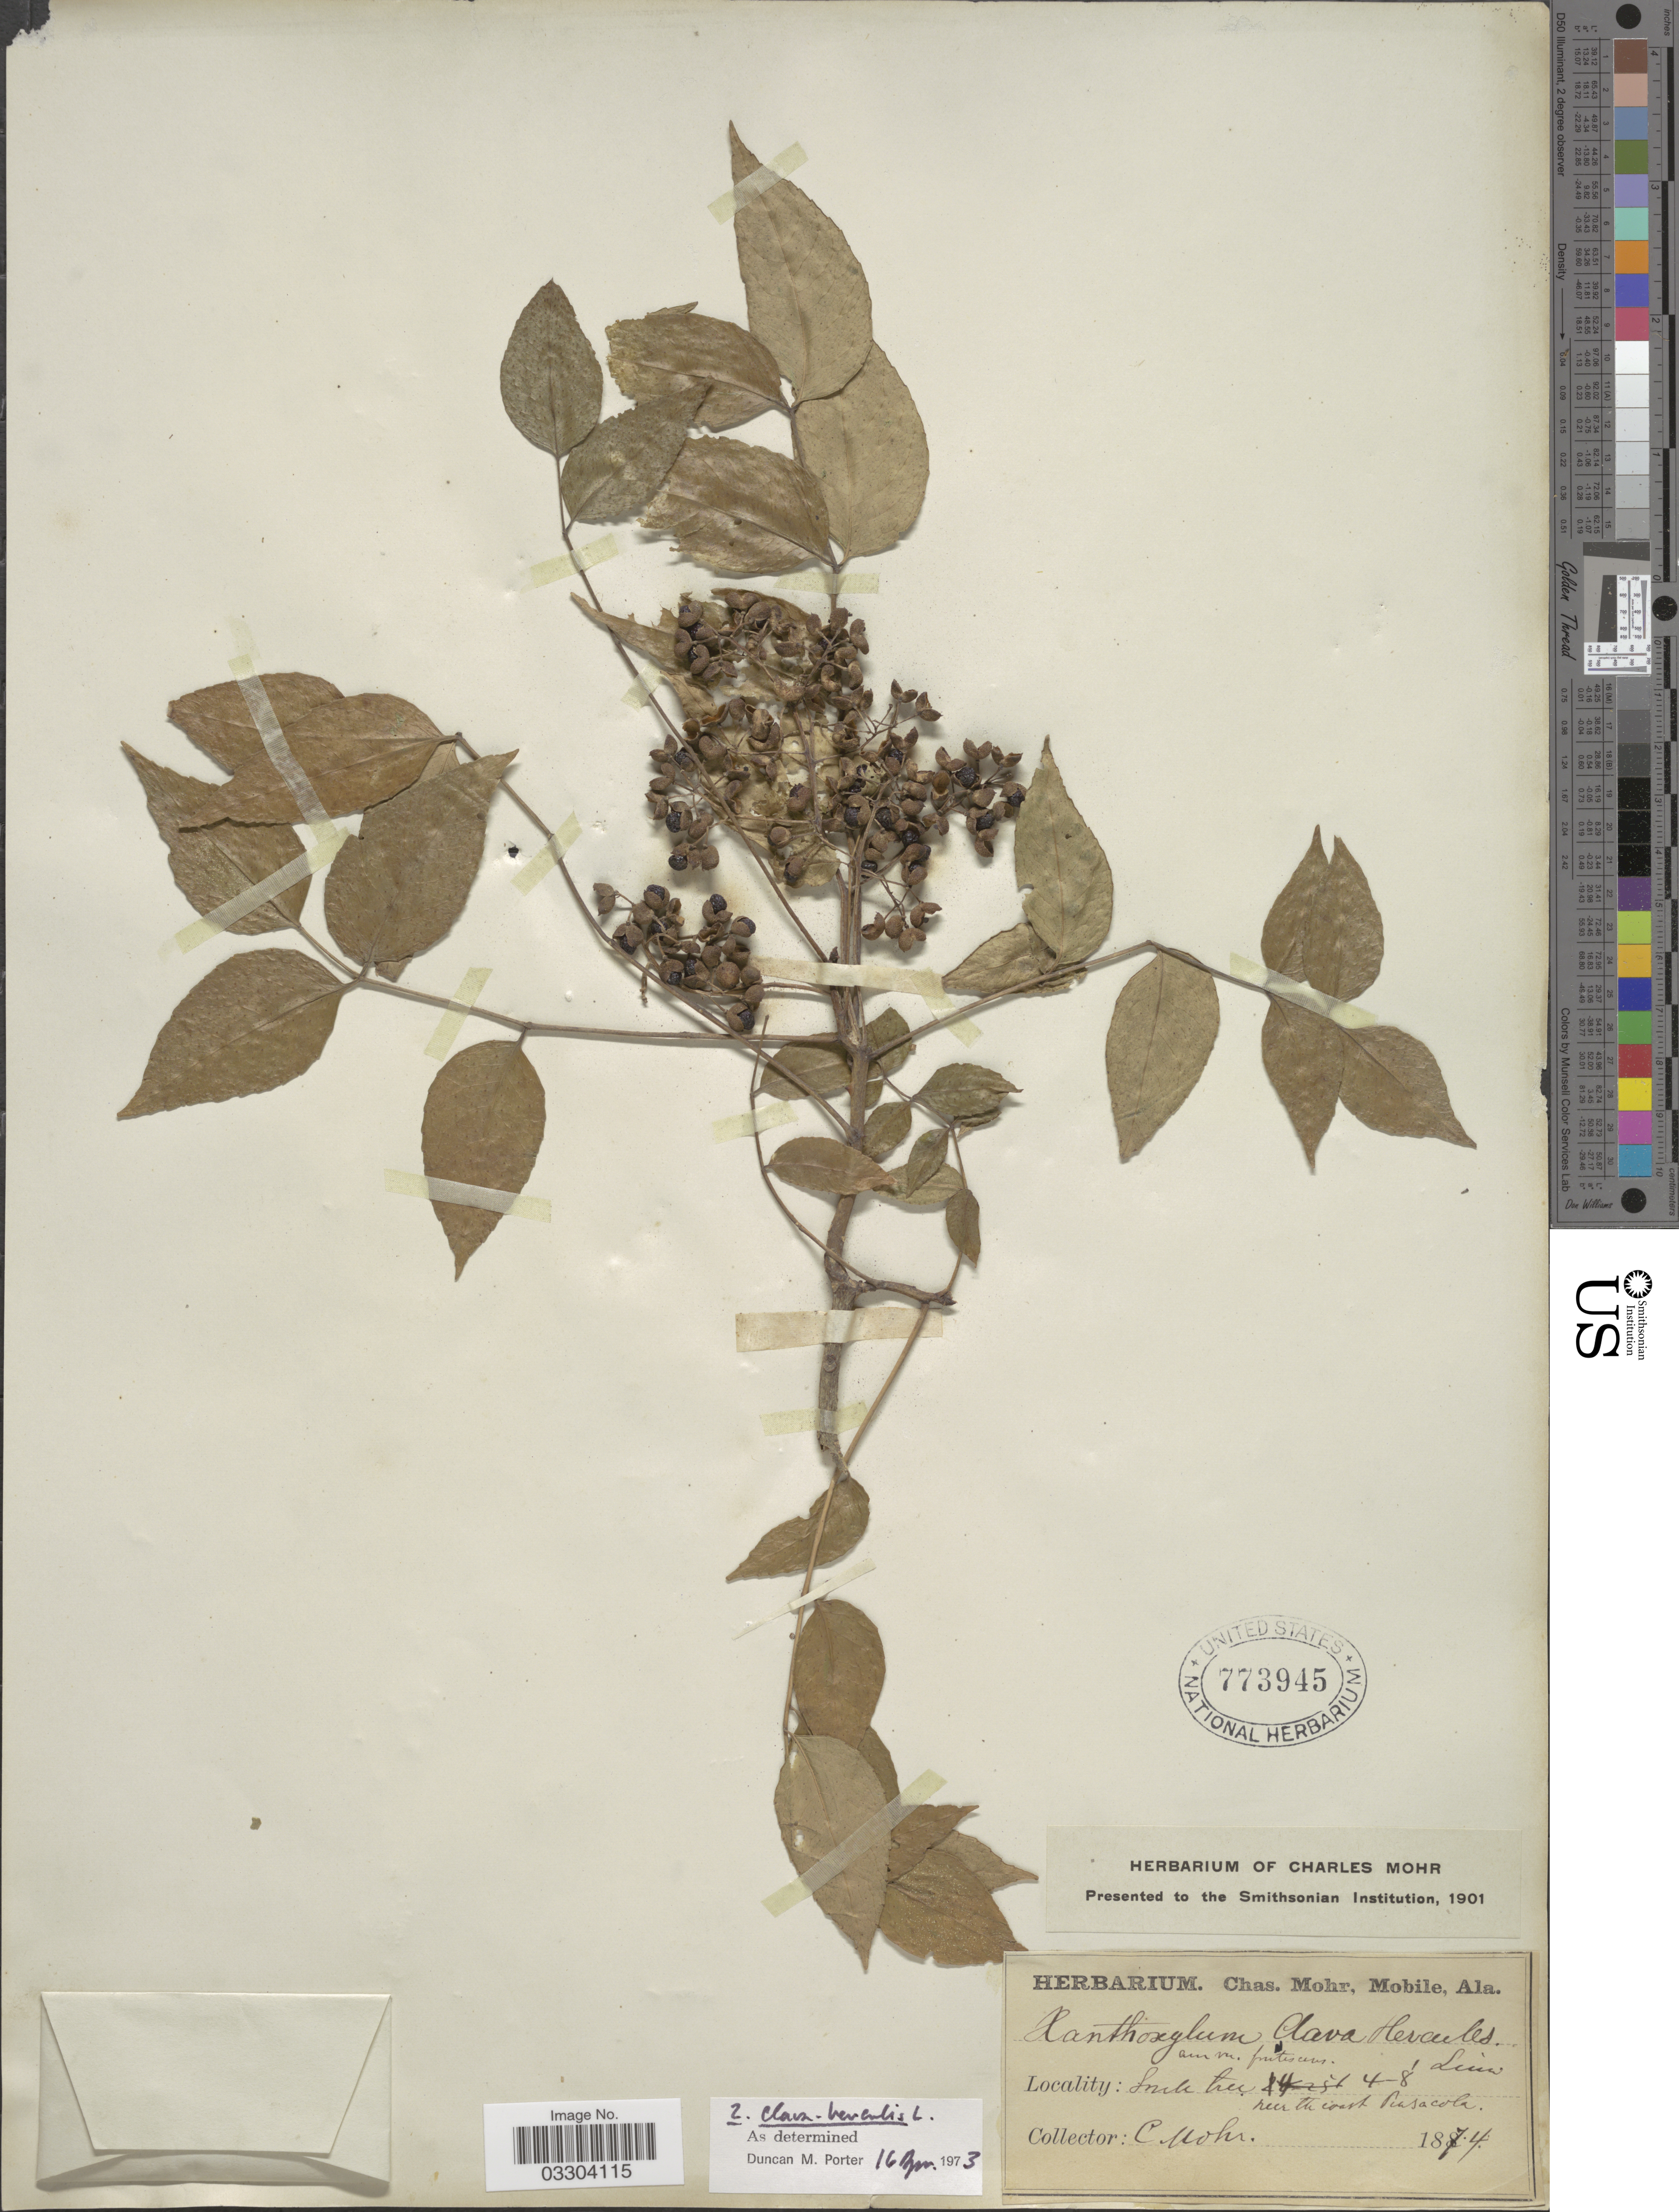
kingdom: Plantae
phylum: Tracheophyta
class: Magnoliopsida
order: Sapindales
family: Rutaceae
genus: Zanthoxylum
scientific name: Zanthoxylum clava-herculis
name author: L.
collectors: Mohr, C. T. (herbarium)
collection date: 1874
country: United States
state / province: Alabama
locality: Near the coast Pensacola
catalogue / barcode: US 773945